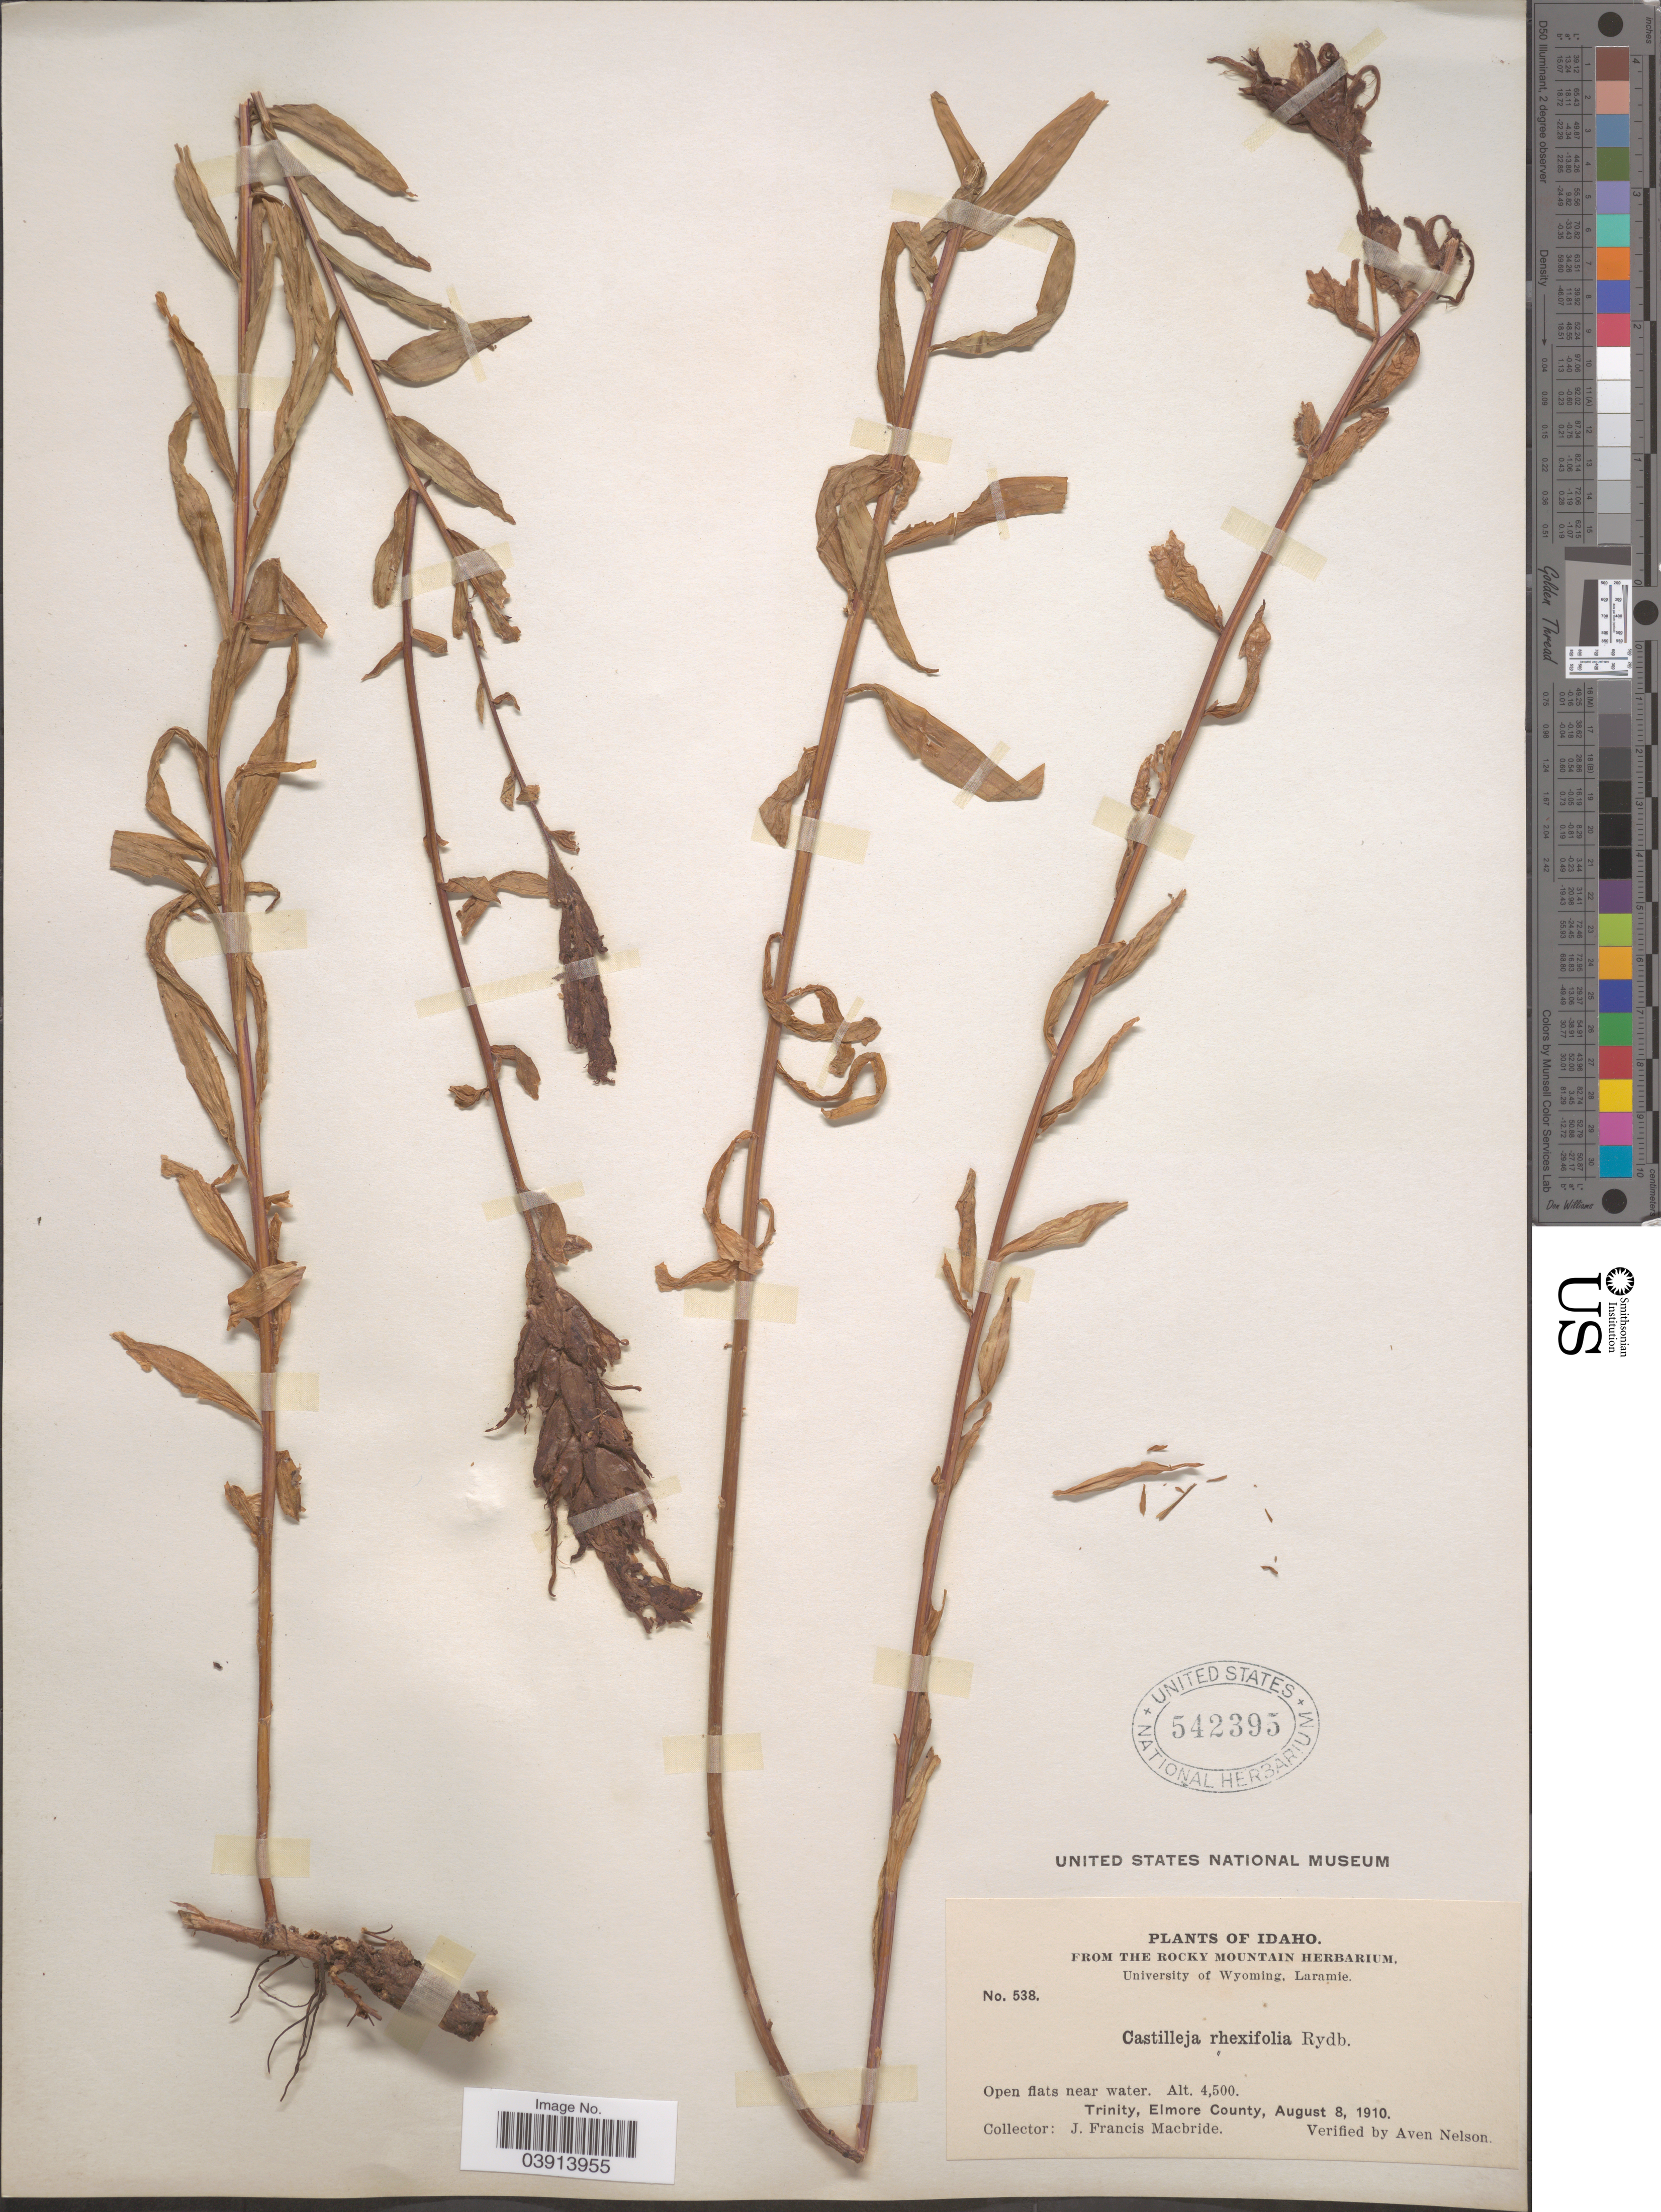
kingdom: Plantae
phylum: Tracheophyta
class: Magnoliopsida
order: Lamiales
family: Orobanchaceae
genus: Castilleja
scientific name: Castilleja rhexiifolia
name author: Rydb.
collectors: J. F. Macbride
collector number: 538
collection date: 1910-08-08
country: United States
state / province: Idaho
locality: Trinity, Elmore County.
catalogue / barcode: US 542395